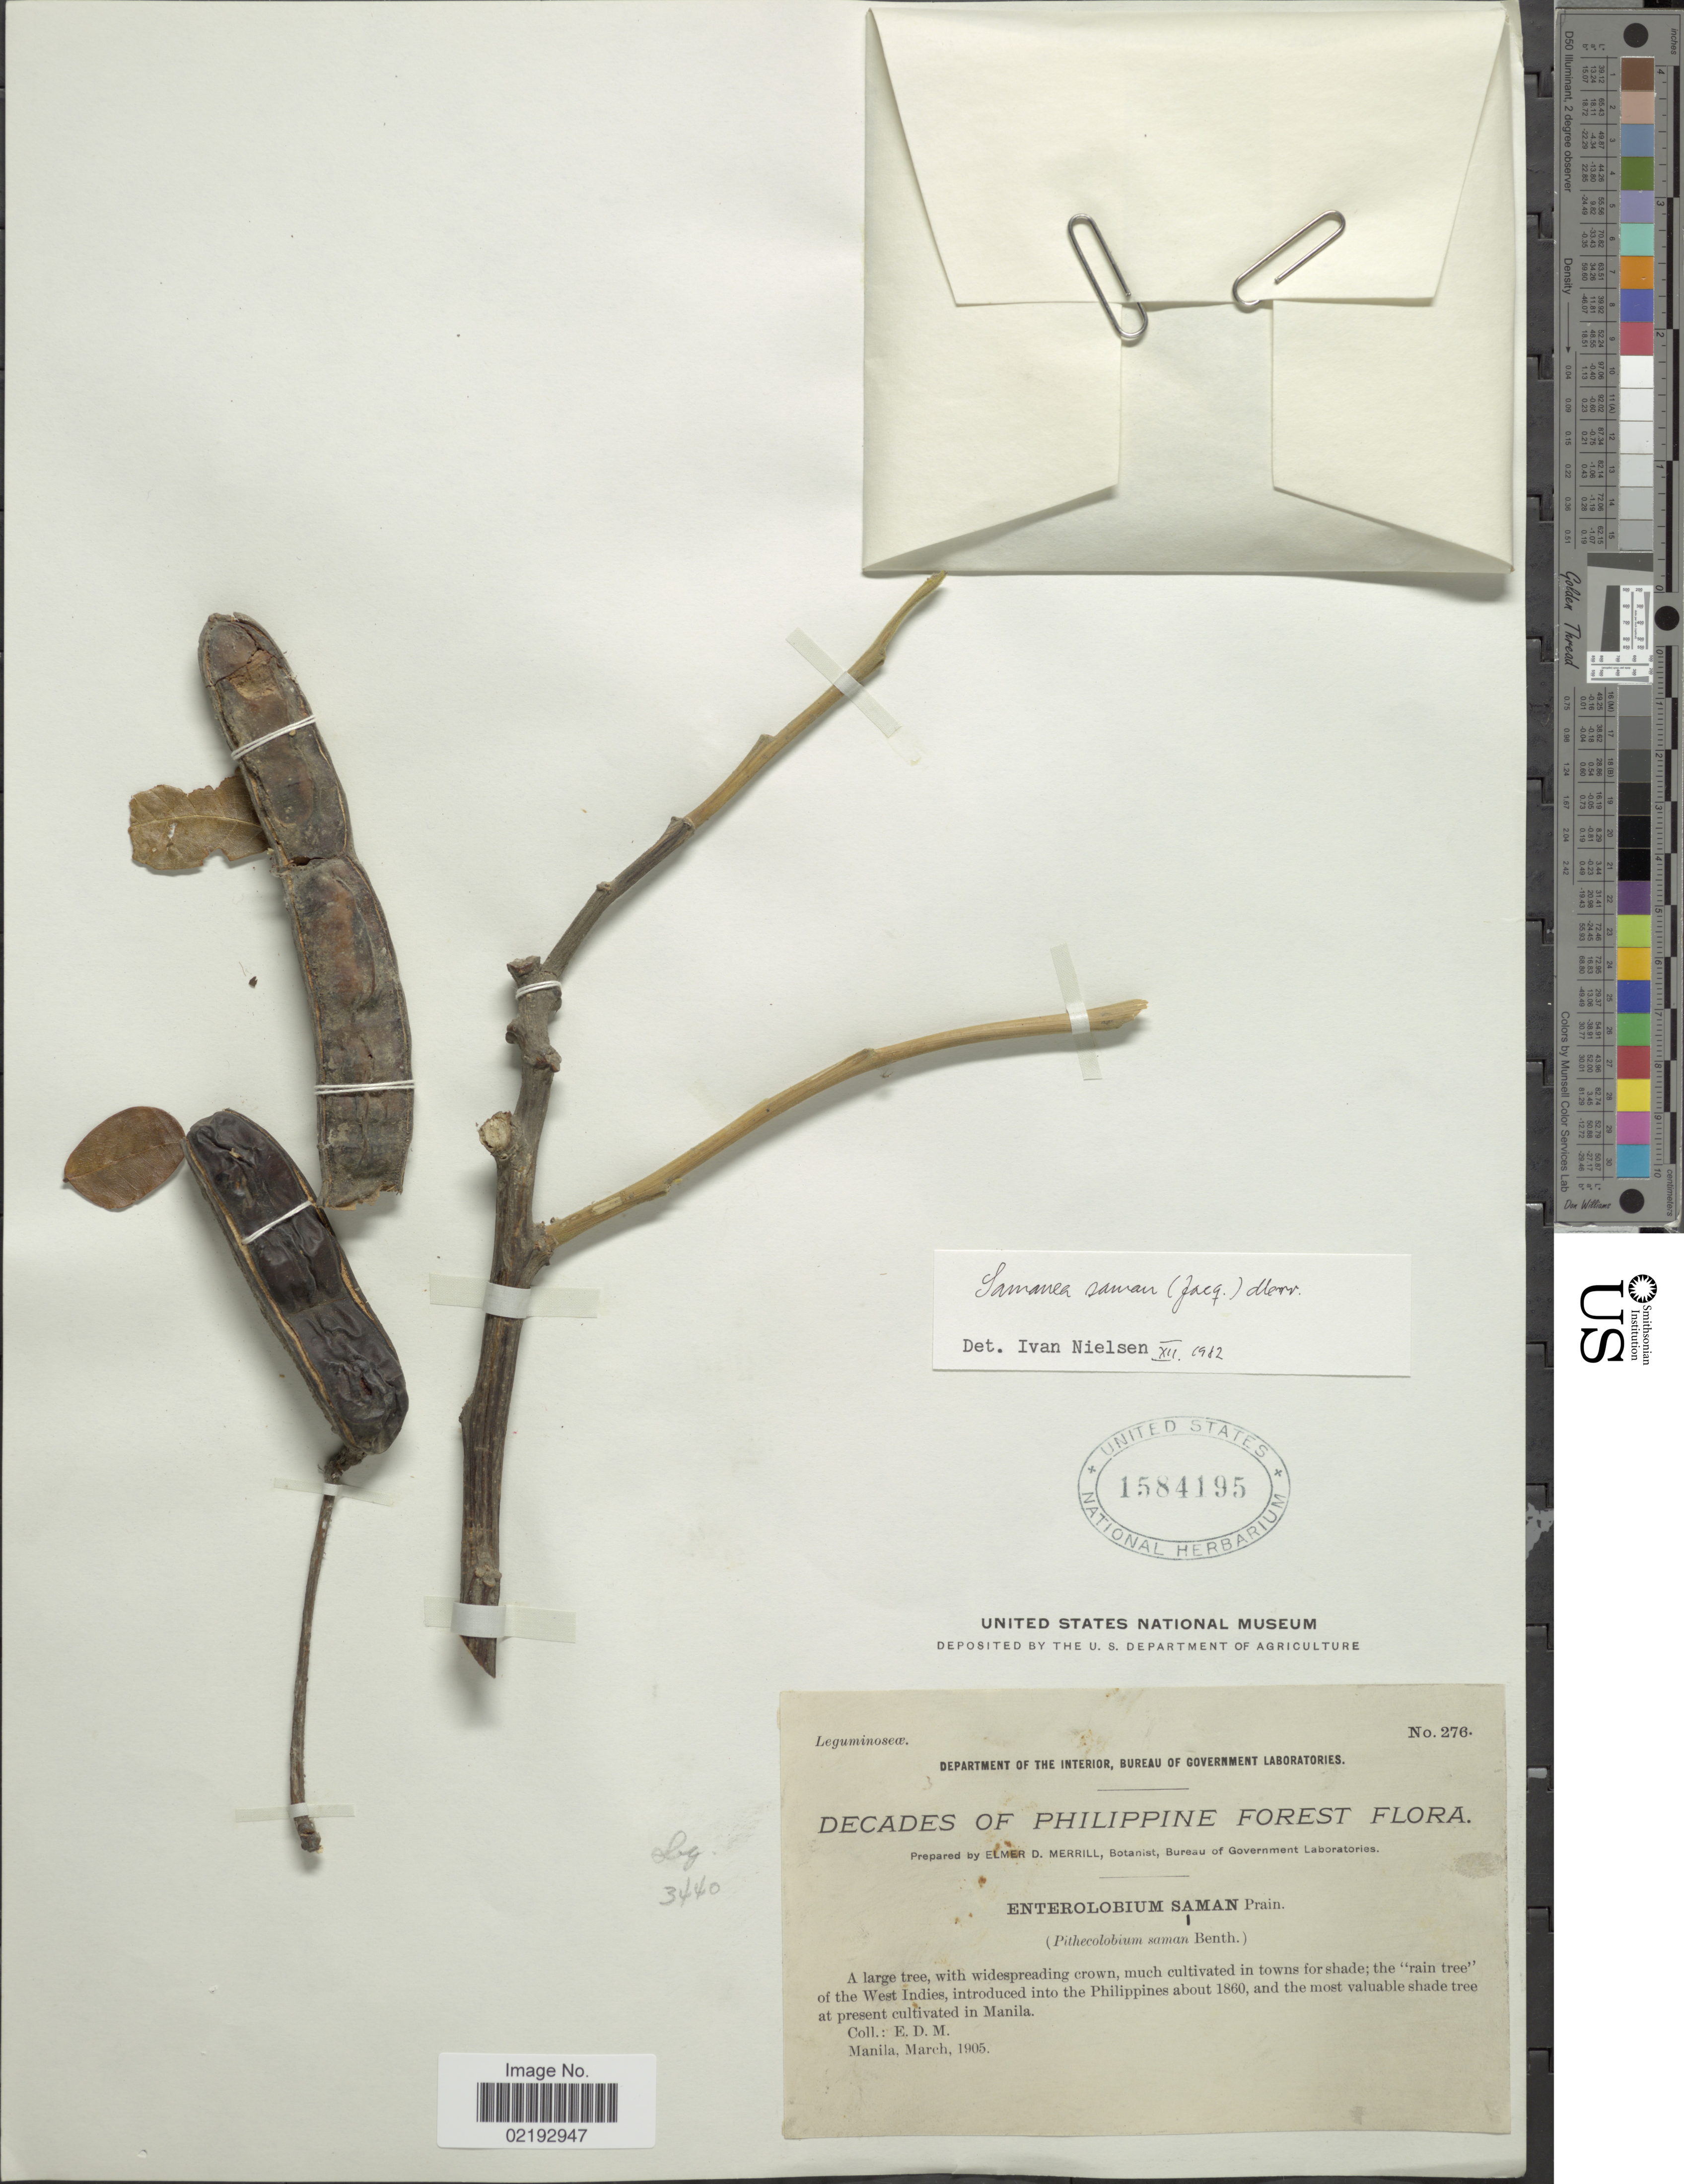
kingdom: Plantae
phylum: Tracheophyta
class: Magnoliopsida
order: Fabales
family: Fabaceae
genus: Samanea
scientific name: Samanea saman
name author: (Jacq.) Merr.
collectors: E. D. Merrill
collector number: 276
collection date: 1905-03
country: Philippines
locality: Manila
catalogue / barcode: US 1584195